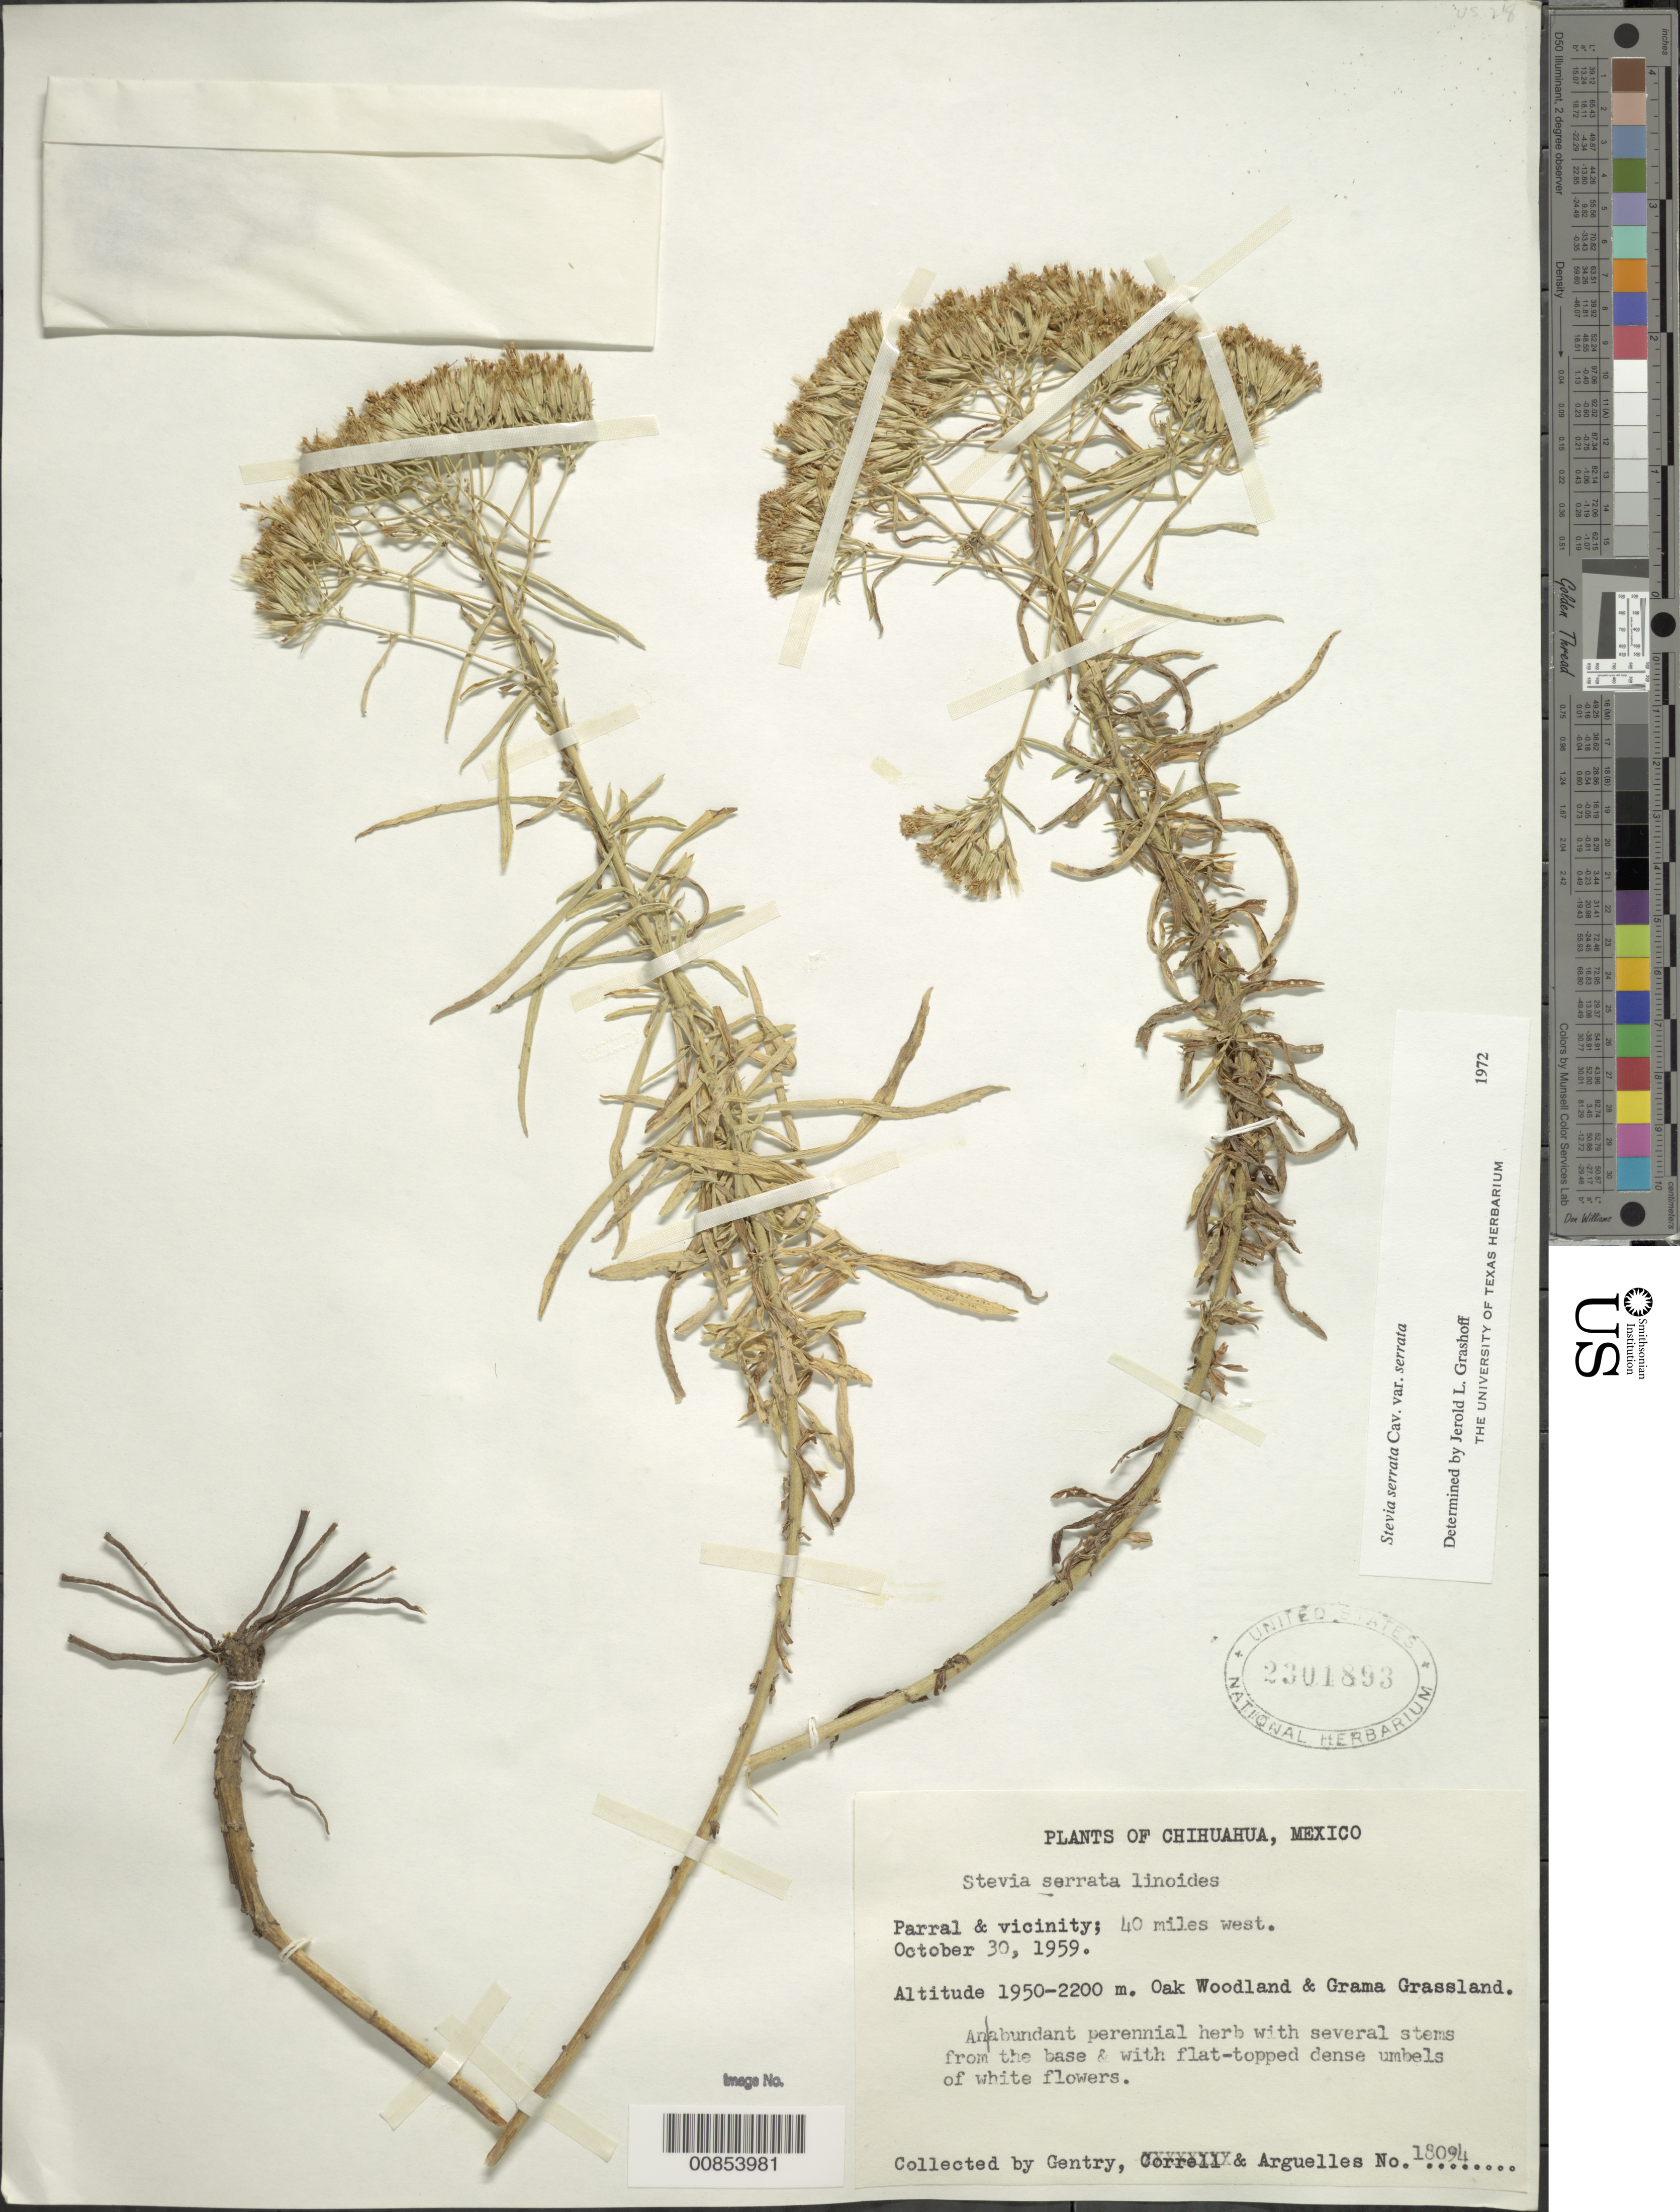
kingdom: Plantae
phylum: Tracheophyta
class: Magnoliopsida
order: Asterales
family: Asteraceae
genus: Stevia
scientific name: Stevia serrata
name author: Cav.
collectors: Gentry, -- & Arguelles, --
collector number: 18094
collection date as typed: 30 Oct 1959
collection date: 1959-10-30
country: Mexico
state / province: Chihuahua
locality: Parral and vicinity; 40 miles west.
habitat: Oak Woodland & Grama Grassland.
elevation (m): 2200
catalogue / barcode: US 2301893